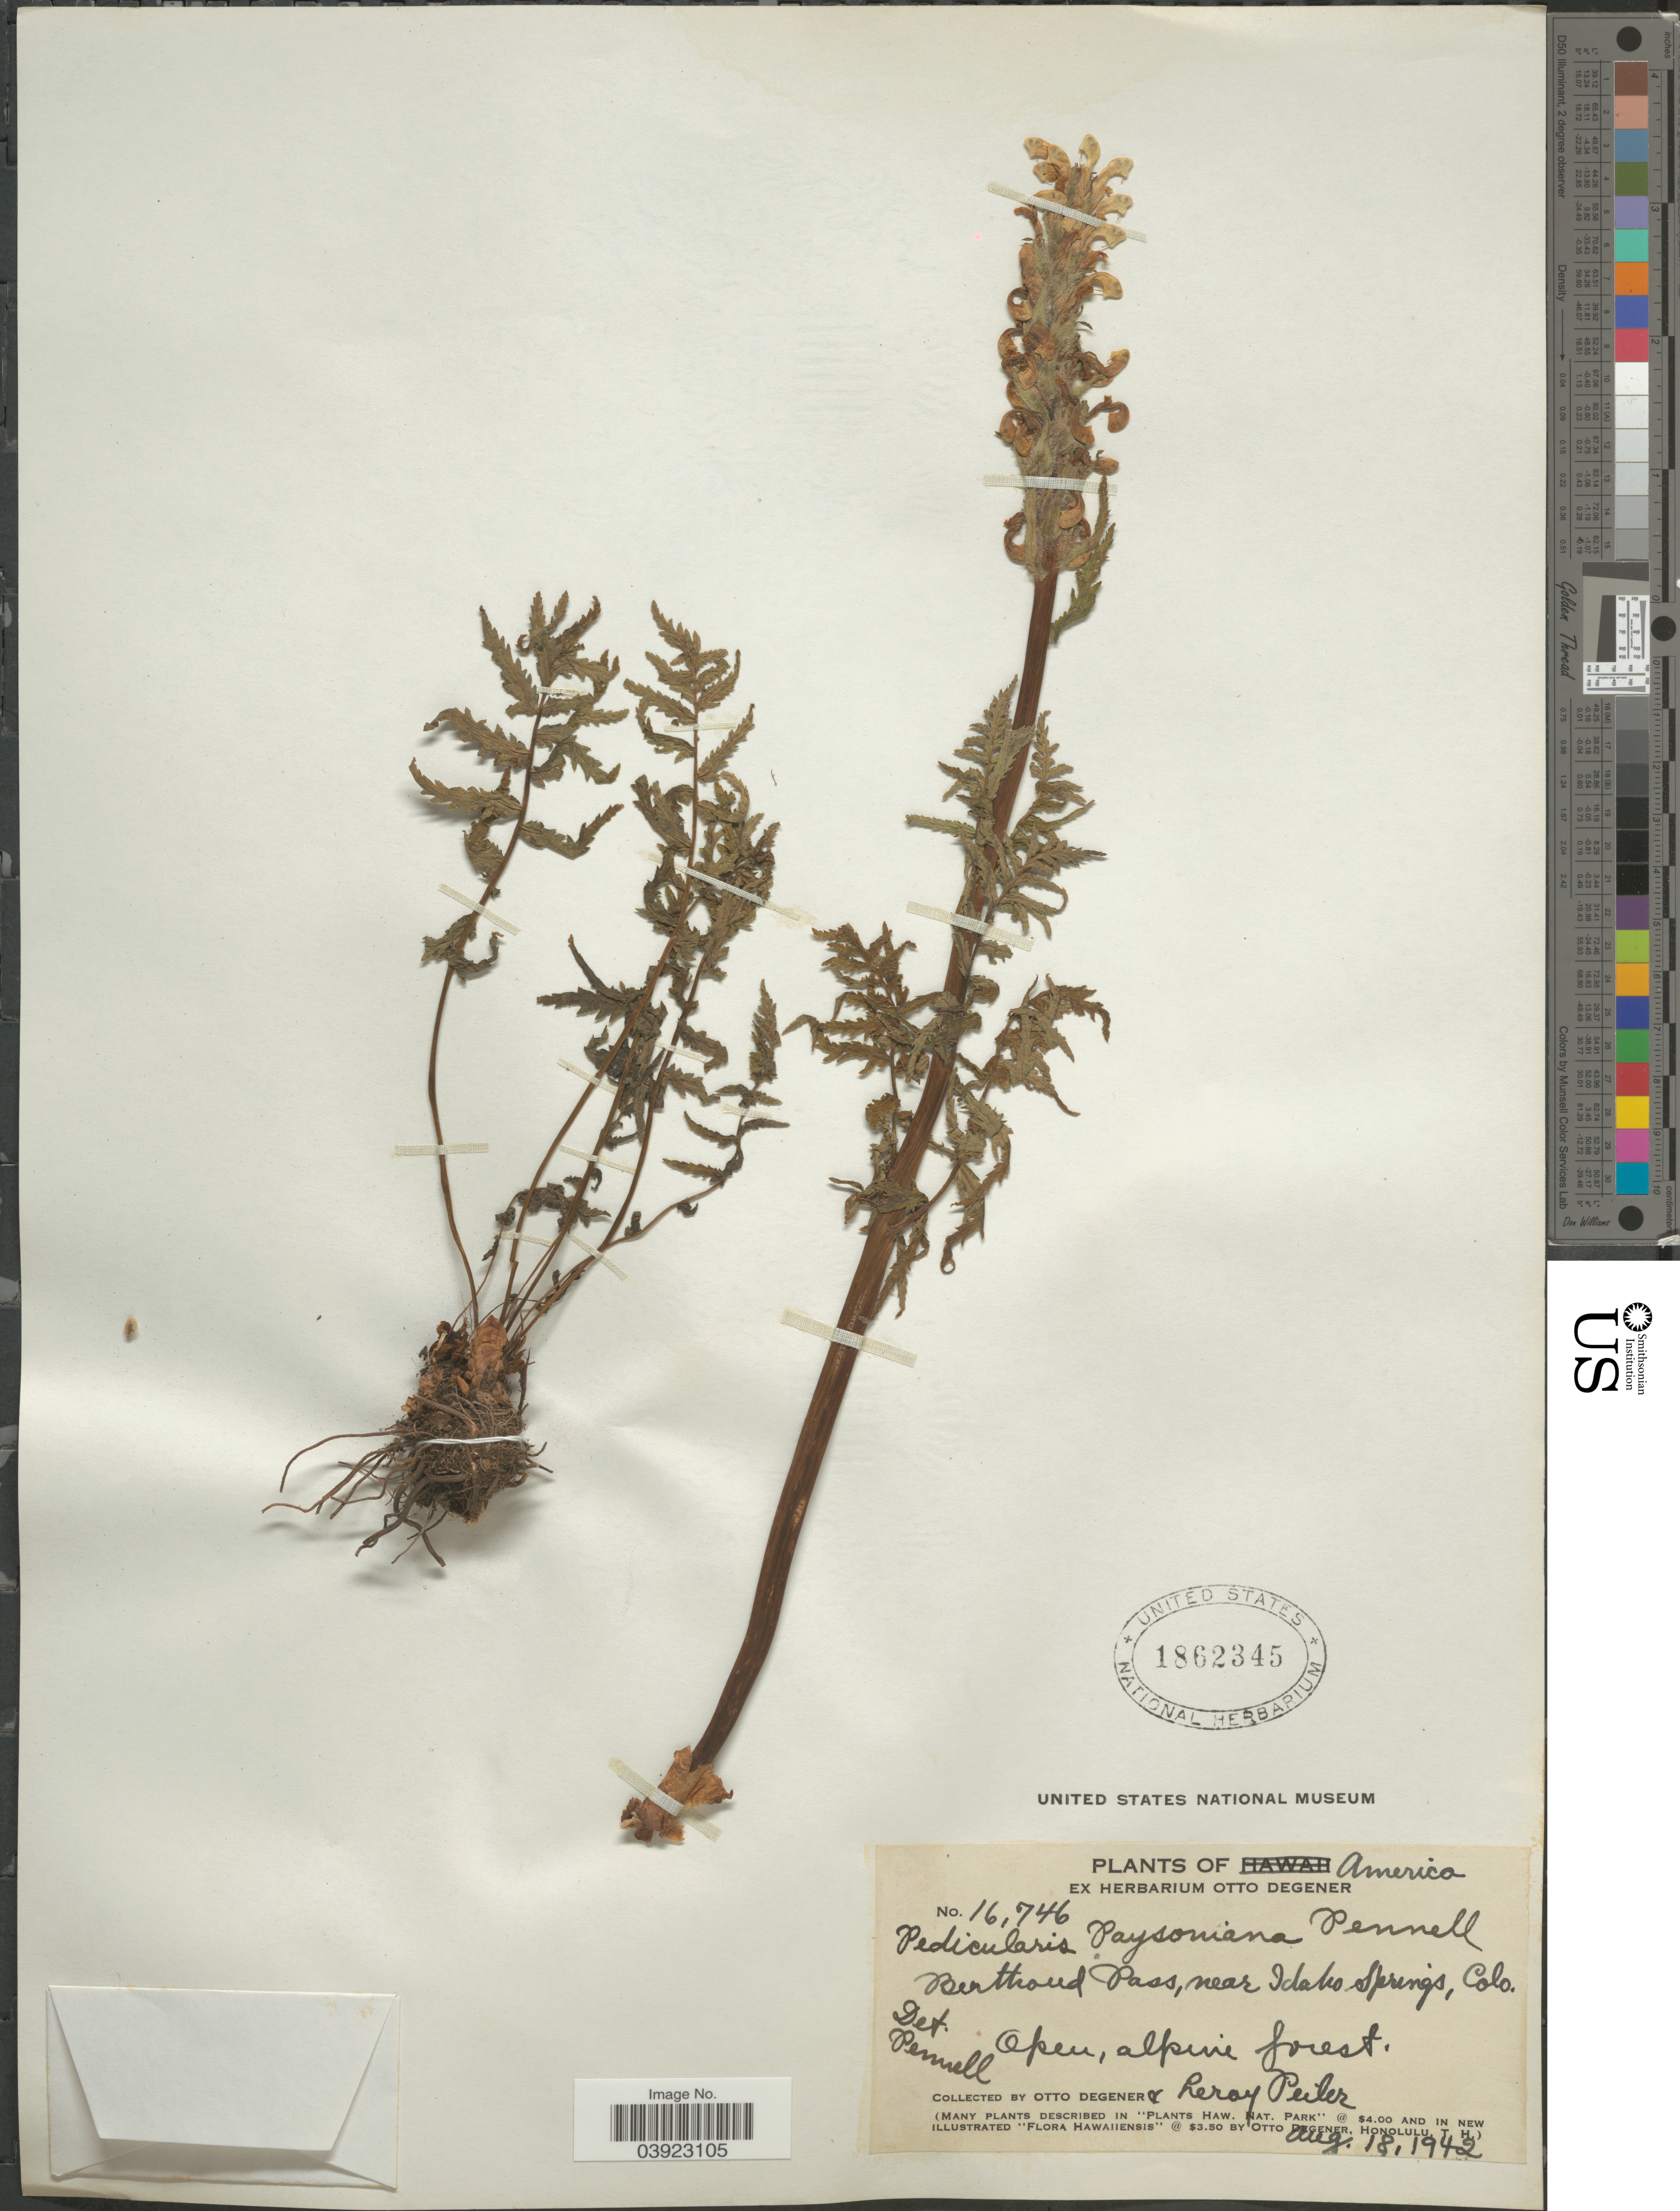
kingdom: Plantae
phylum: Tracheophyta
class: Magnoliopsida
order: Lamiales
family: Orobanchaceae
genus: Pedicularis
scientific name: Pedicularis paysoniana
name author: Pennell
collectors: O. Degener & L. Peiler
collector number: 16746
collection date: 1942-08-18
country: United States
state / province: Colorado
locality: Berthoud Pass, near Idaho Springs.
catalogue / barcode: US 1862345